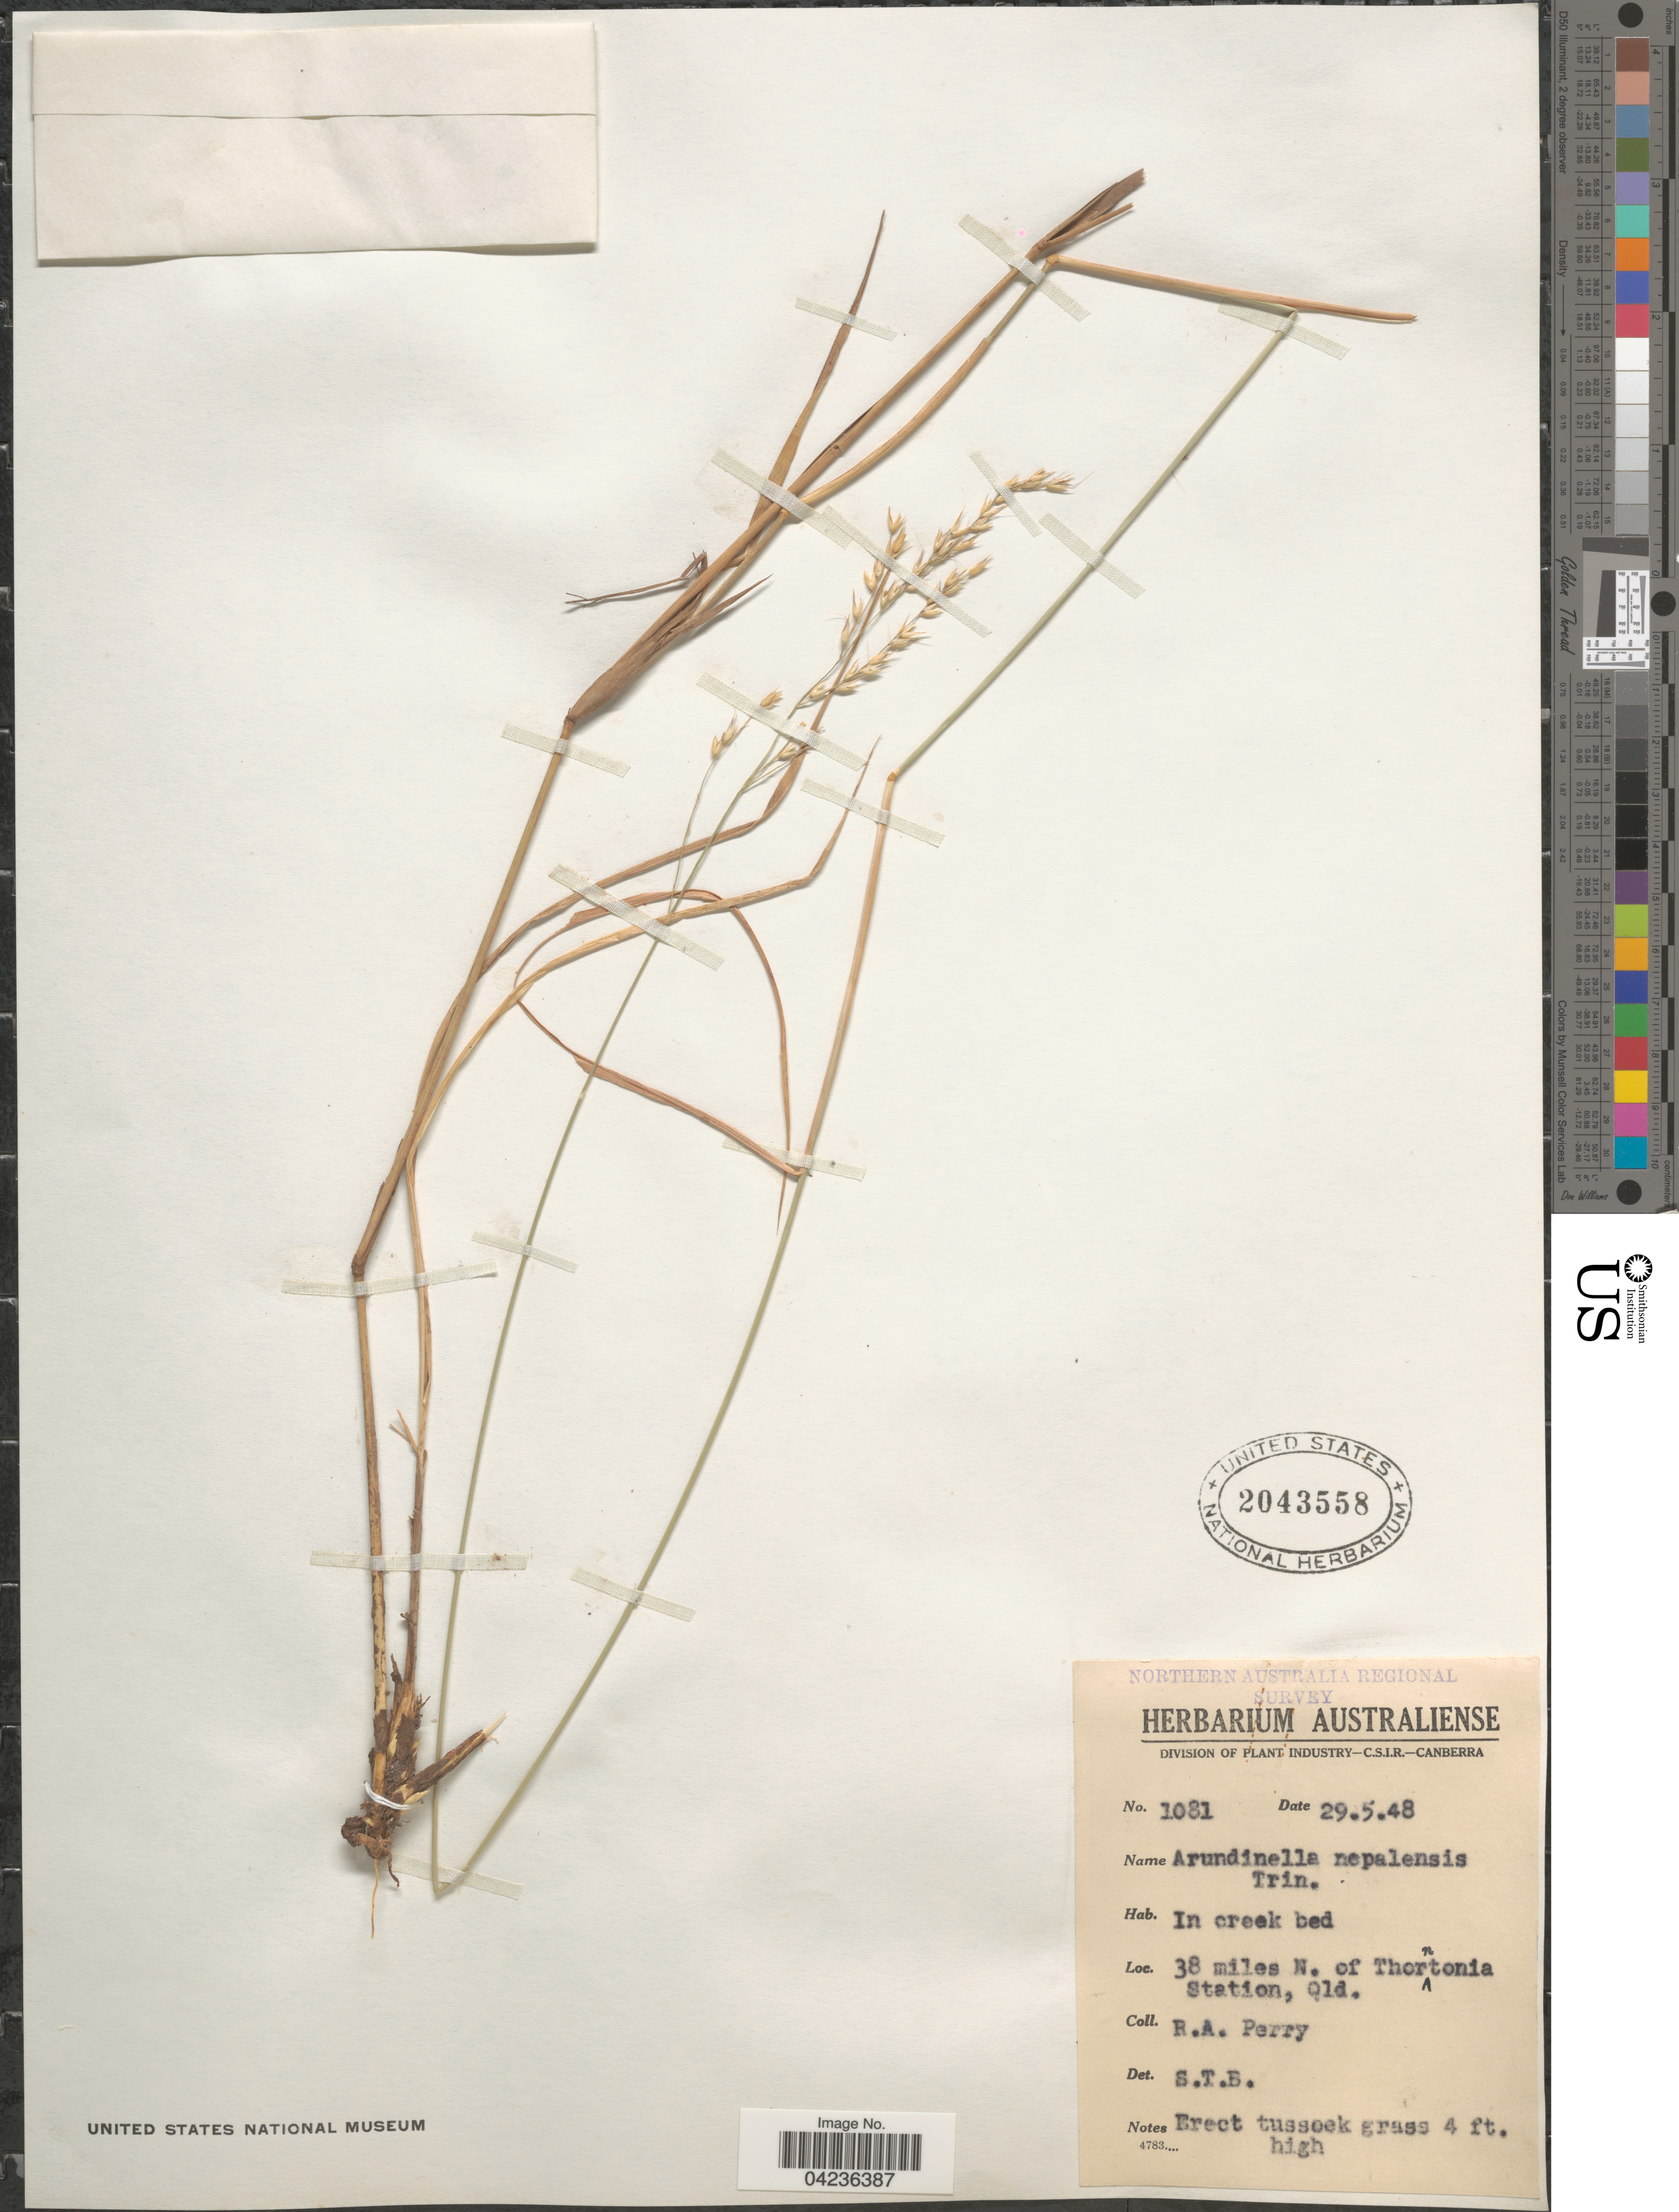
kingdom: Plantae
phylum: Tracheophyta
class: Liliopsida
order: Poales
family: Poaceae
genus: Arundinella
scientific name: Arundinella nepalensis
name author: Trin.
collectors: Perry, R. A.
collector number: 1081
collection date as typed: Transcribed d/m/y: 29/5/48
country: Australia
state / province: Queensland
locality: Northern Australia Regional Survey. In creek bed. 38 miles N. of Thorntonia Station, Qld.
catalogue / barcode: US 2043558